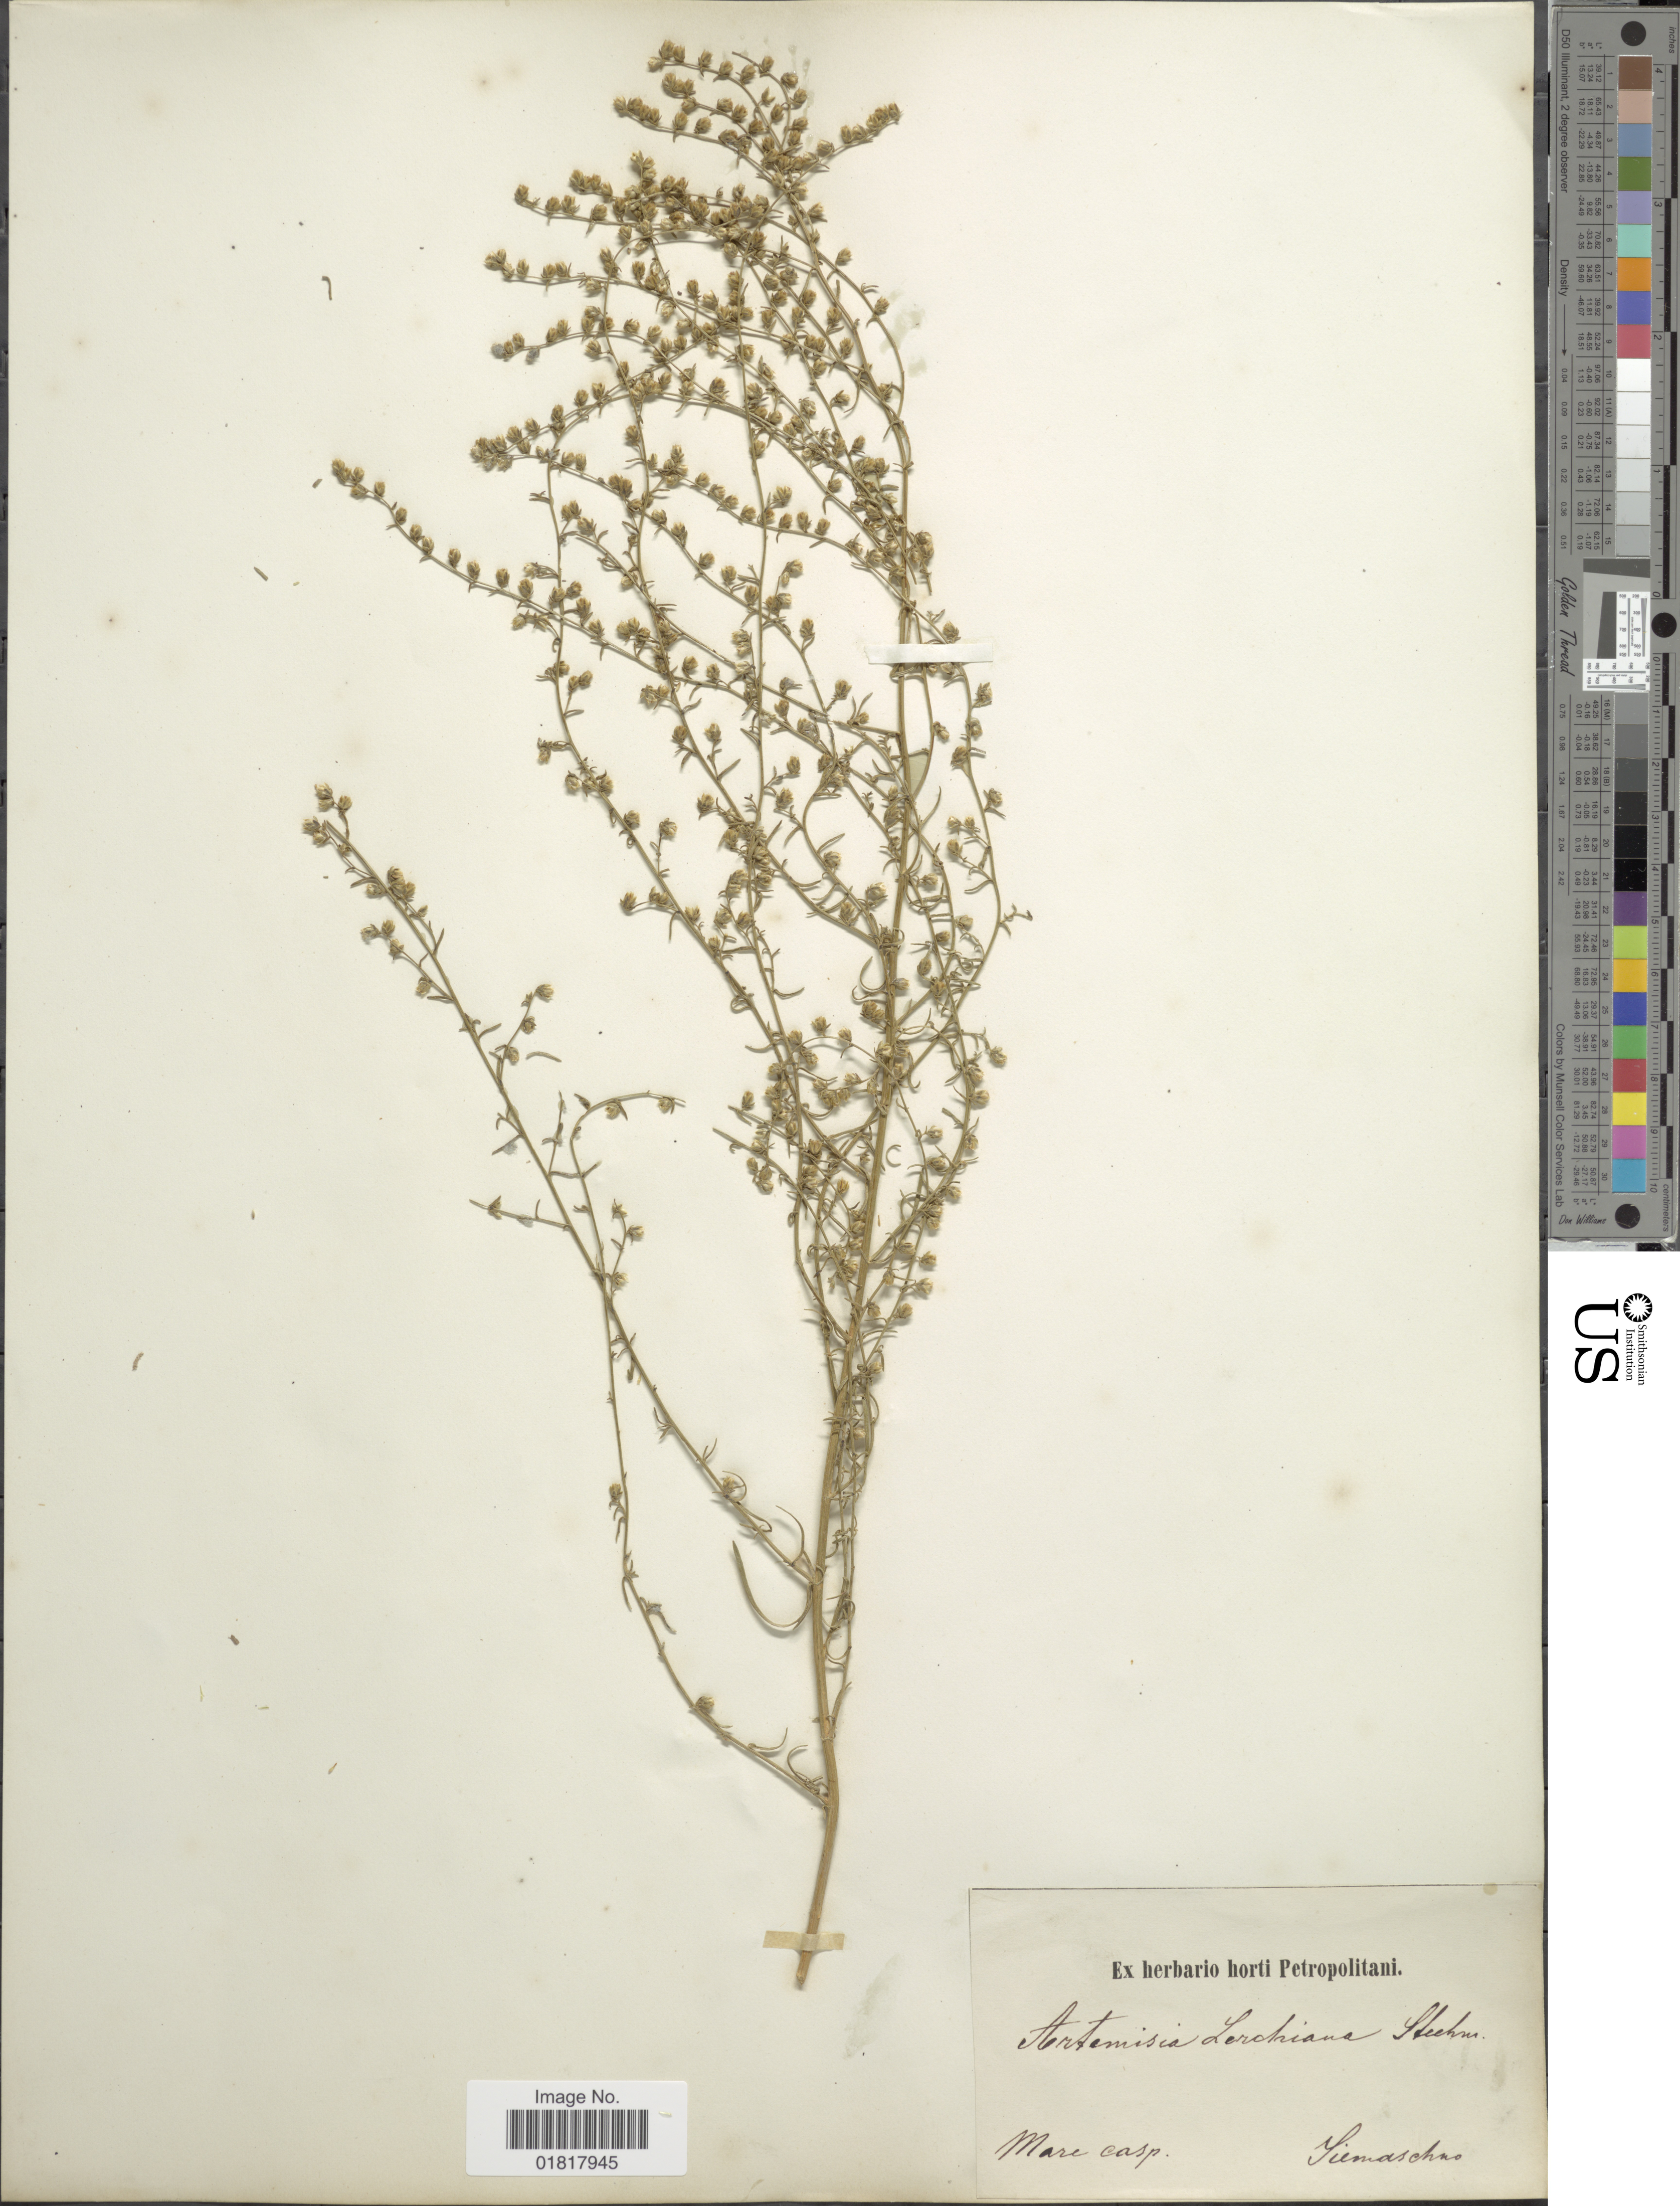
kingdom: Plantae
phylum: Tracheophyta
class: Magnoliopsida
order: Asterales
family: Asteraceae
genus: Artemisia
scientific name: Artemisia lercheana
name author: G.H. Weber ex Stechm.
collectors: Giemaschno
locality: Mare casp.